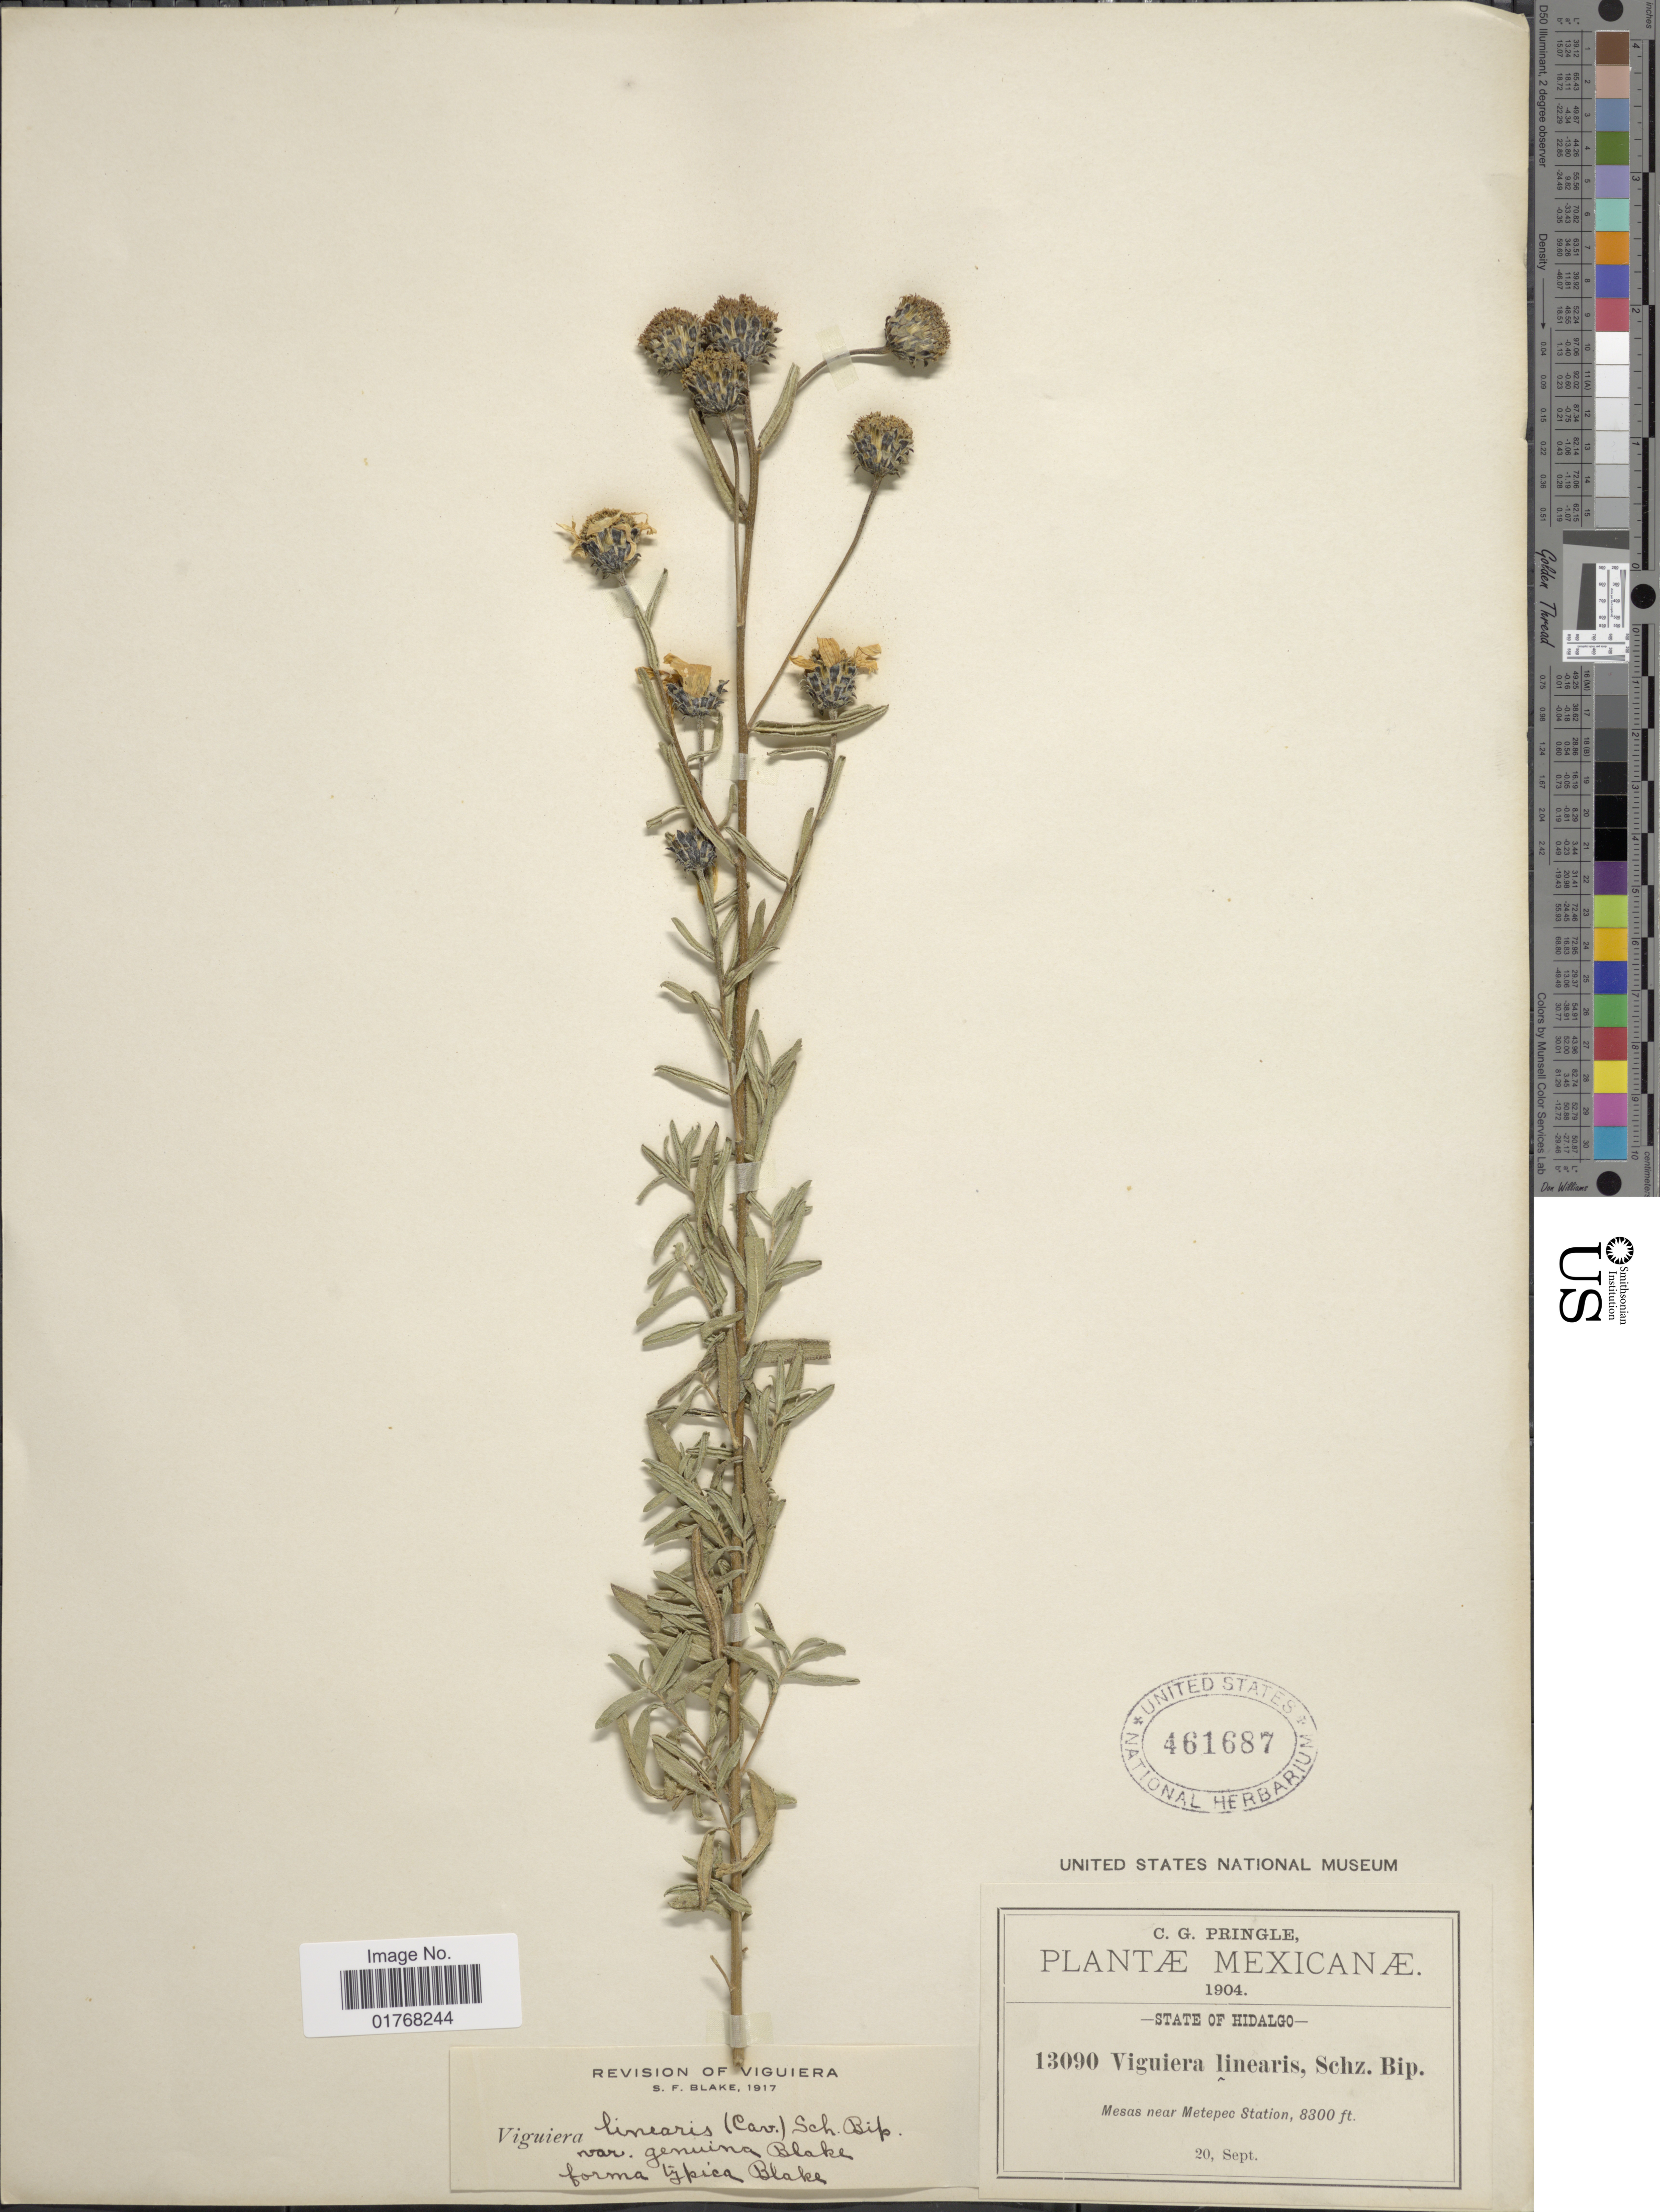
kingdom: Plantae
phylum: Tracheophyta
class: Magnoliopsida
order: Asterales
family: Asteraceae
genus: Viguiera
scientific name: Viguiera linearis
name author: (Cav.) Sch. Bip.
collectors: C. G. Pringle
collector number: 13090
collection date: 1904-09-20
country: Mexico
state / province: Hidalgo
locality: Mesas near Metepec Station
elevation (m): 2530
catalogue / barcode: US 461687